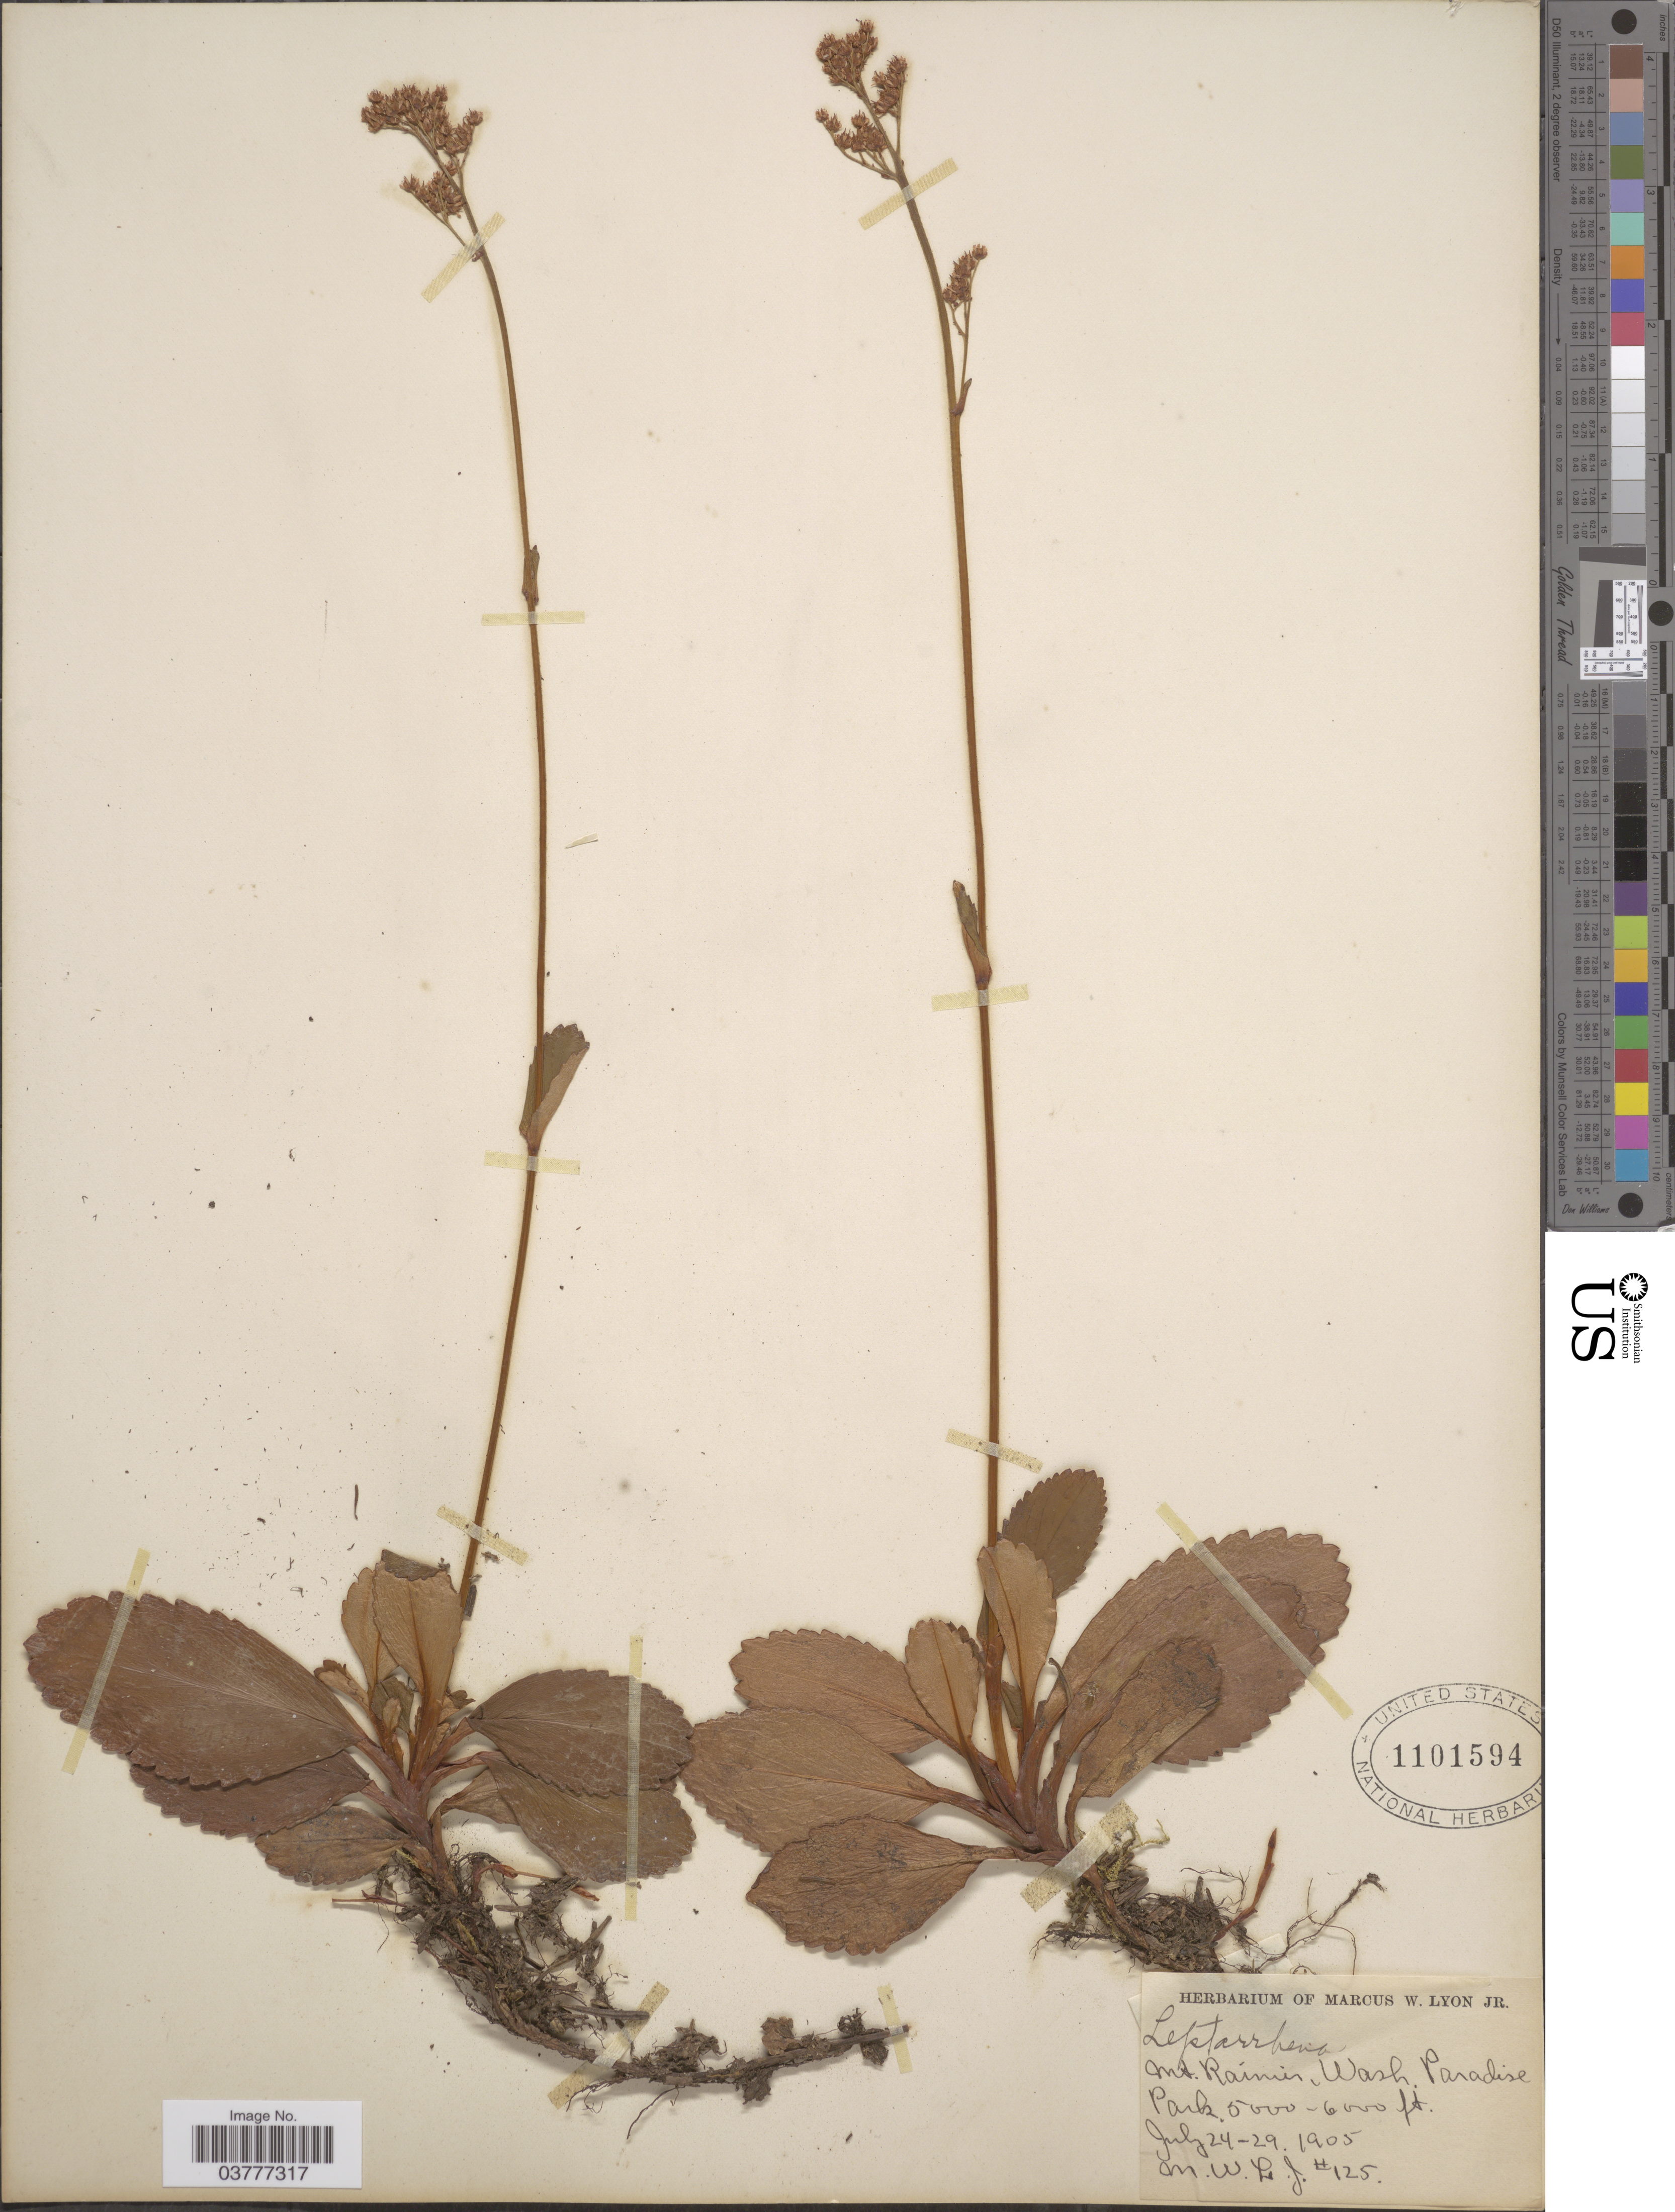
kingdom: Plantae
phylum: Tracheophyta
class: Magnoliopsida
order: Saxifragales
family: Saxifragaceae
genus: Leptarrhena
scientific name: Leptarrhena pyrolifolia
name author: (D. Don) Ser.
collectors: M. W. Lyon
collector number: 125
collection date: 1905-07-24/1905-07-27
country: United States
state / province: Washington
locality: Mt. Rainier, Wash. Paradise Park.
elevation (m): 1524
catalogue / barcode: US 1101594